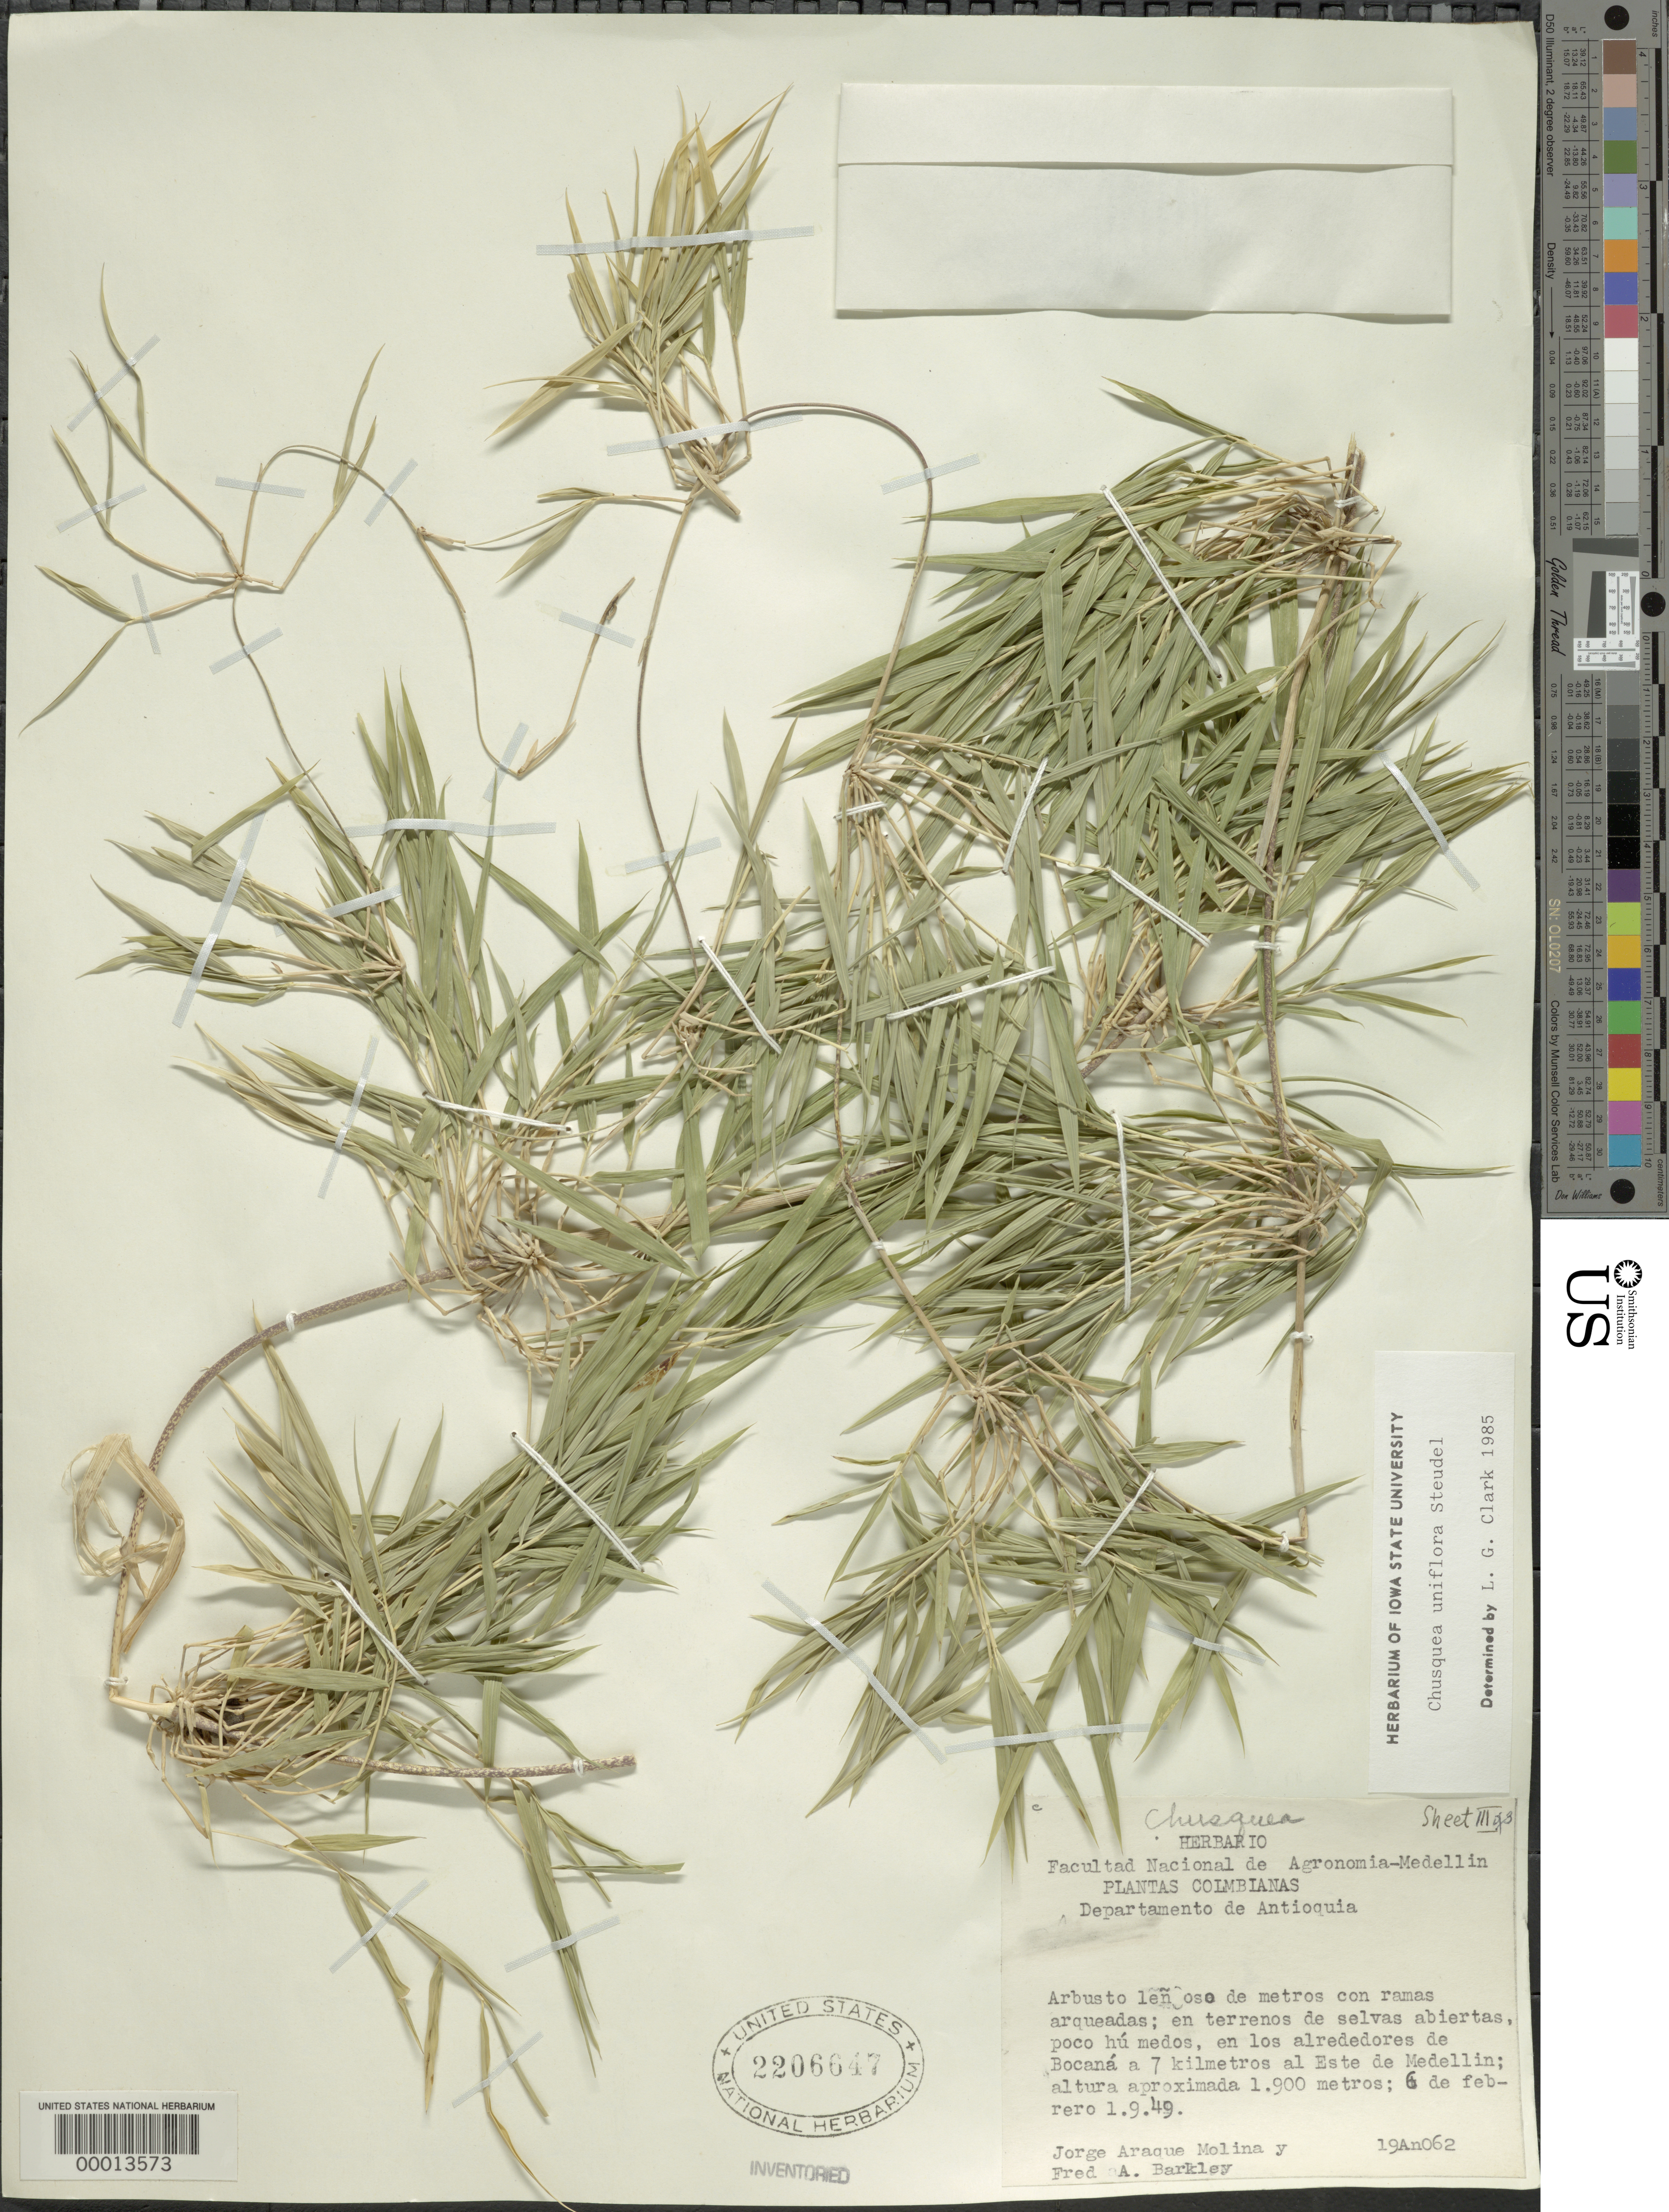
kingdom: Plantae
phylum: Tracheophyta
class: Liliopsida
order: Poales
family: Poaceae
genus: Chusquea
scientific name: Chusquea uniflora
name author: Steud.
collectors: J. Araque Molina & F. A. Barkley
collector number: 19An062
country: Colombia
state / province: Antioquia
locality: Este de Medellin.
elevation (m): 1900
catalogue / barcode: US 2206647